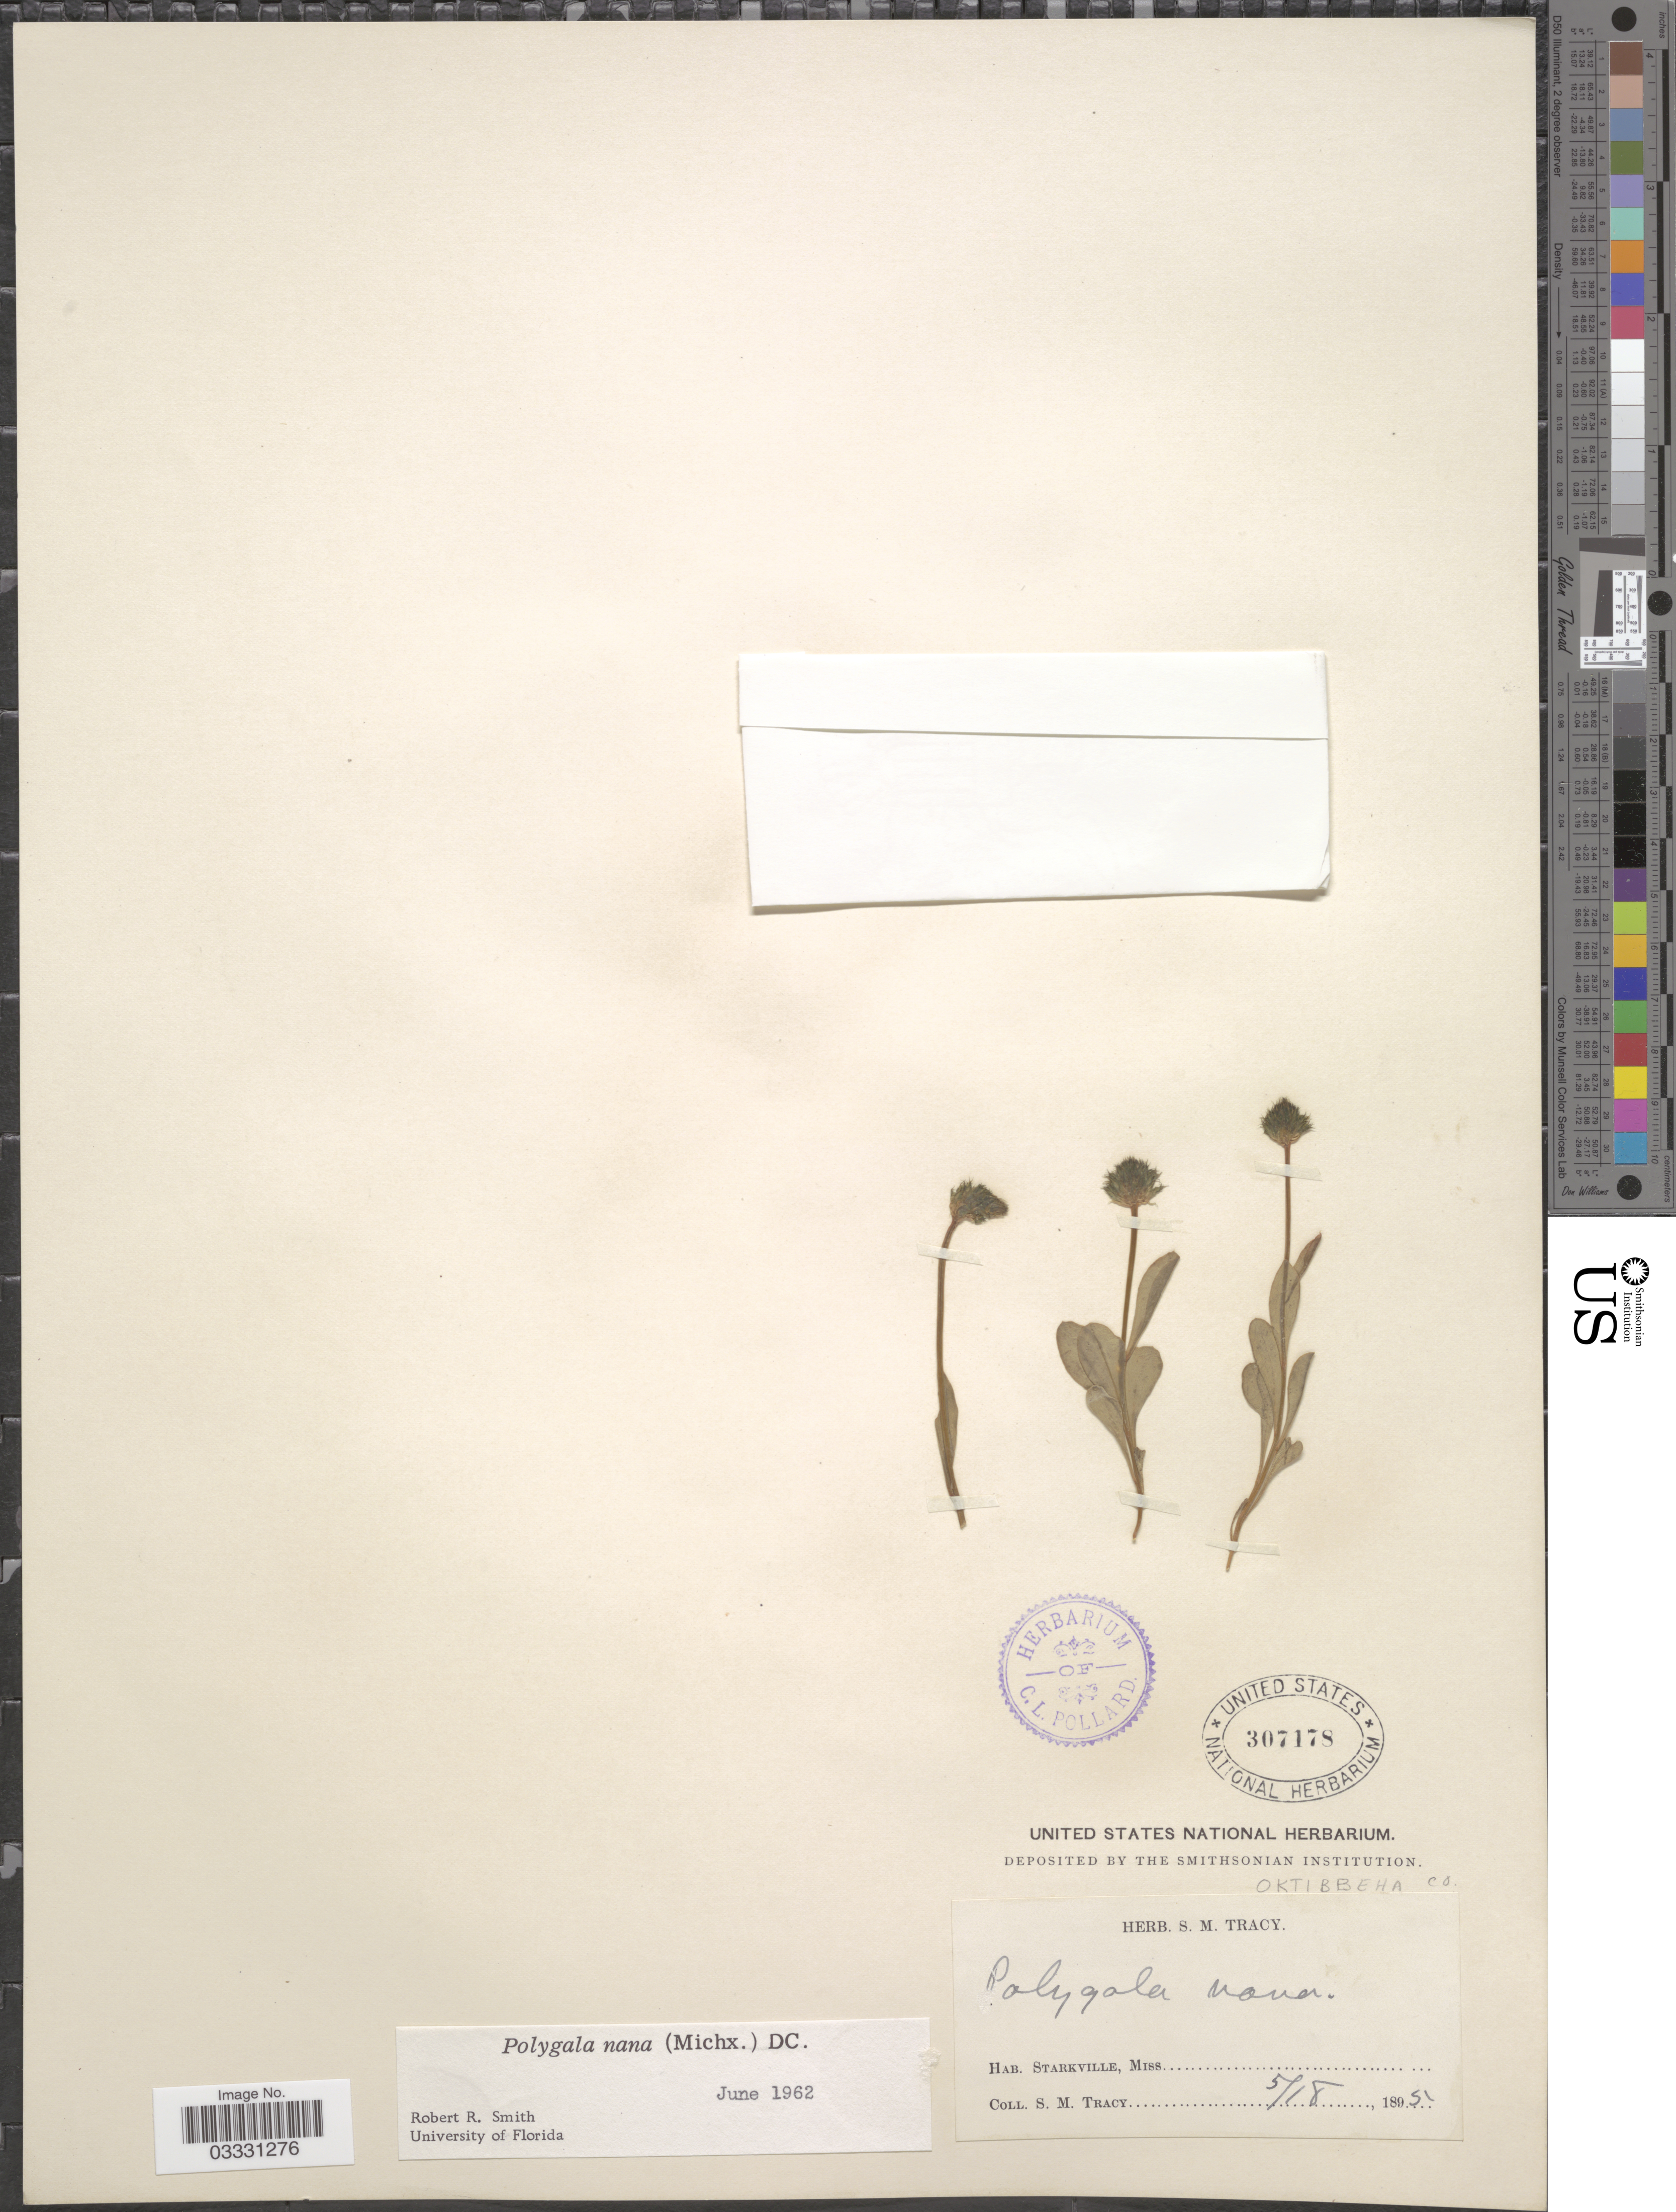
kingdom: Plantae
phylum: Tracheophyta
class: Magnoliopsida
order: Fabales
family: Polygalaceae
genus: Polygala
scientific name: Polygala nana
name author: (Michx.) DC.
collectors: S. M. Tracy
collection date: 1895-05-18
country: United States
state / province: Mississippi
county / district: Oktibbeha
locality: Starkville. Oktibbeha Co.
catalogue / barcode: US 307178